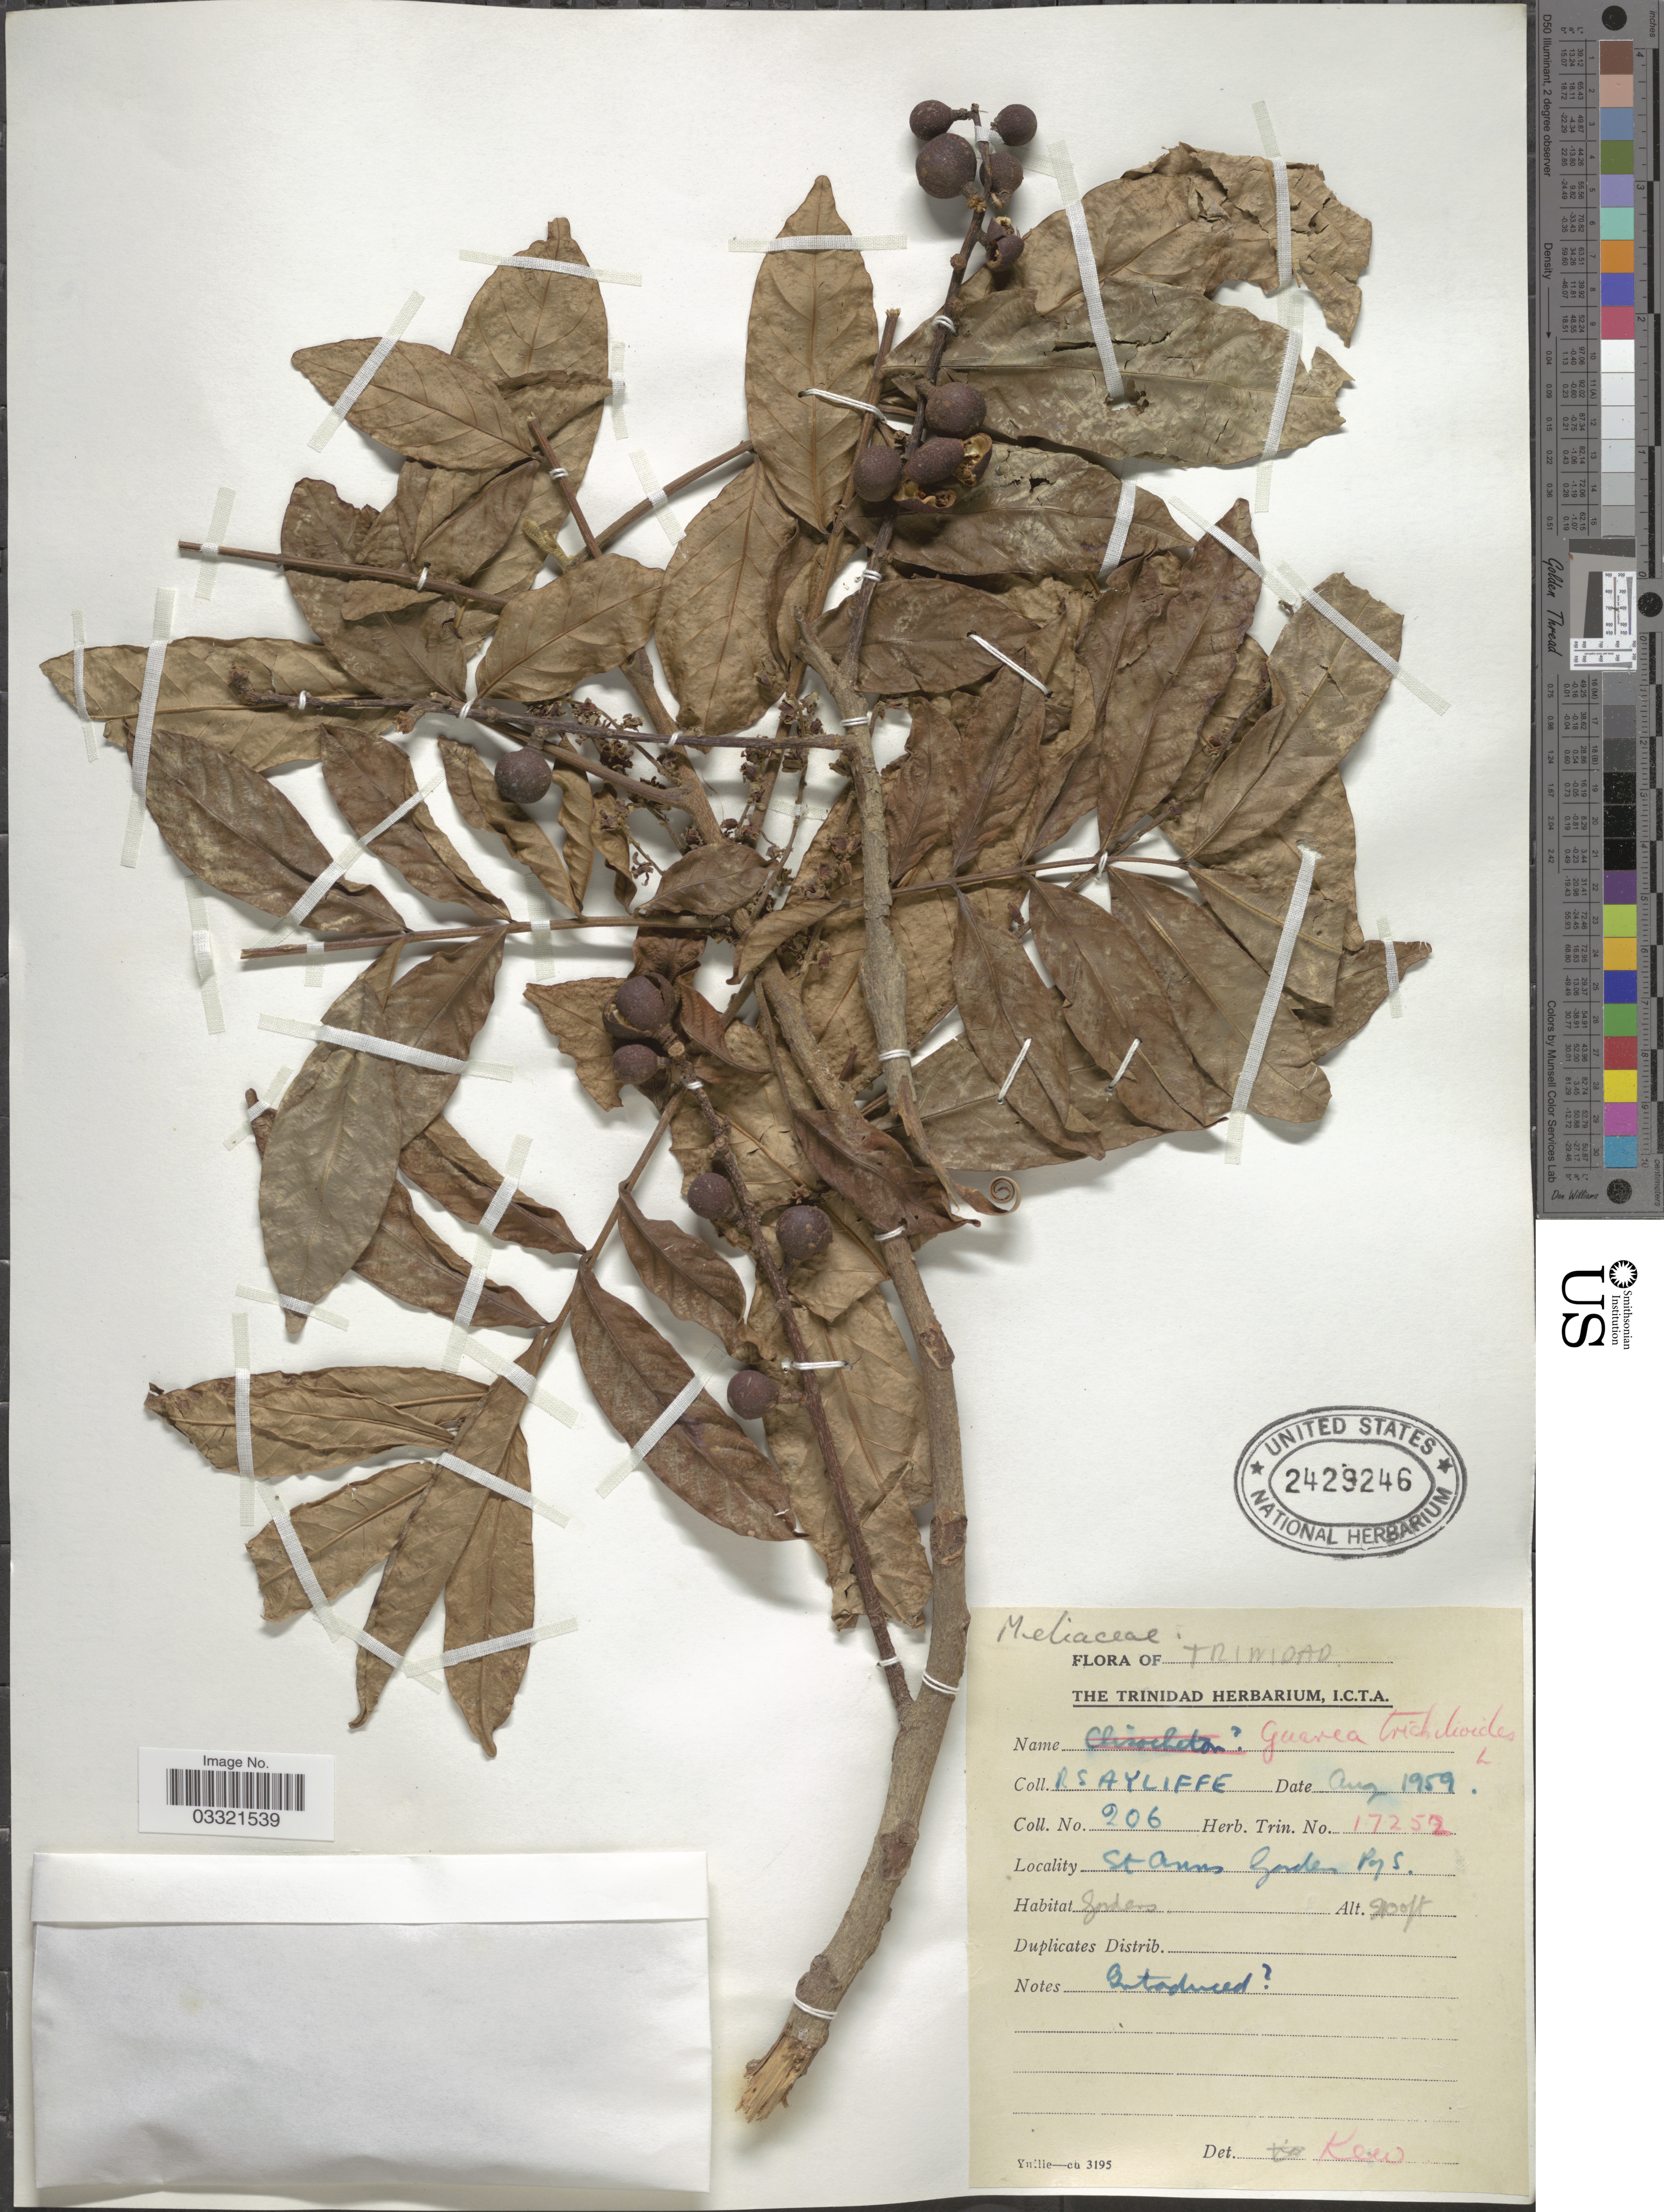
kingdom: Plantae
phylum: Tracheophyta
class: Magnoliopsida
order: Sapindales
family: Meliaceae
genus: Guarea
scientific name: Guarea guidonia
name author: (L.) Sleumer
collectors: R. Ayliffe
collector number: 206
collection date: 1959-08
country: Trinidad and Tobago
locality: Trinidad. St Anns Garden Pys [interpreted].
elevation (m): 640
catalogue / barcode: US 2429246